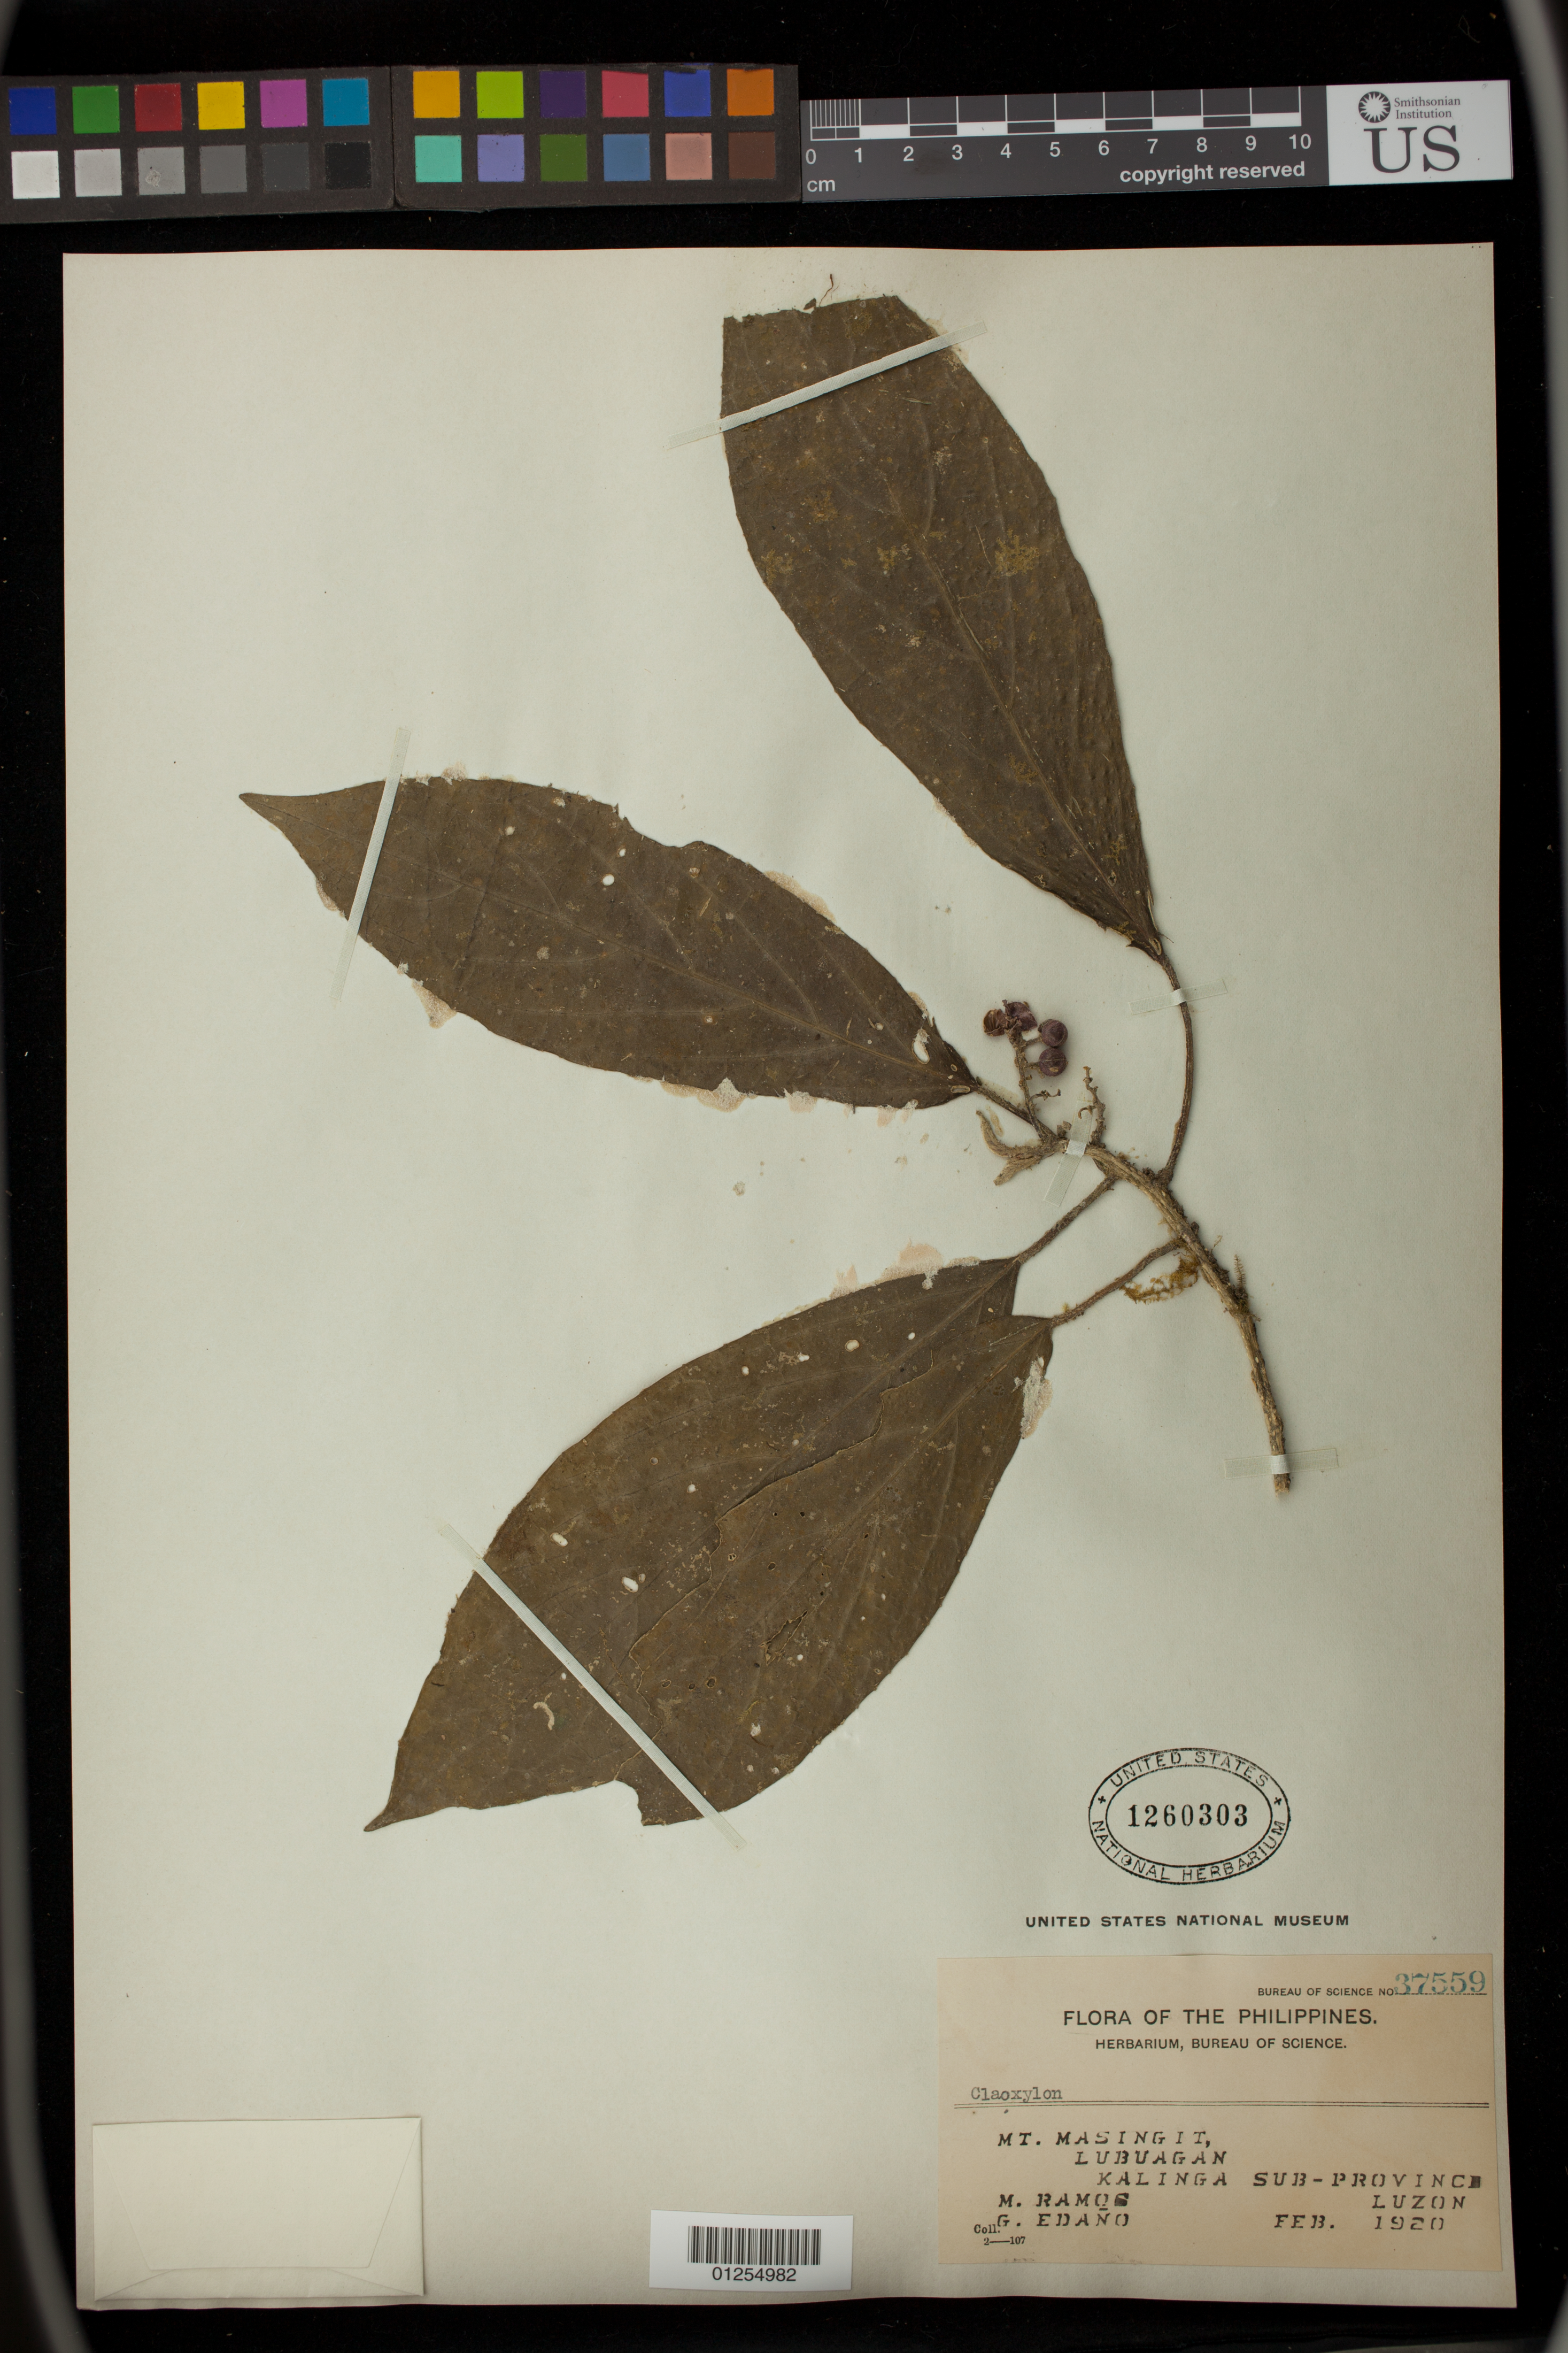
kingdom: Plantae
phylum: Tracheophyta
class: Magnoliopsida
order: Malpighiales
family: Euphorbiaceae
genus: Claoxylon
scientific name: Claoxylon sp.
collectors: M. Ramos & G. Edaño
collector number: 37559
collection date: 1920-02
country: Philippines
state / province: Cordillera (Administrative Region)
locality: Mt. Masingit, Lubuagan, Kalinga Sub-province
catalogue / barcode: US 1260303